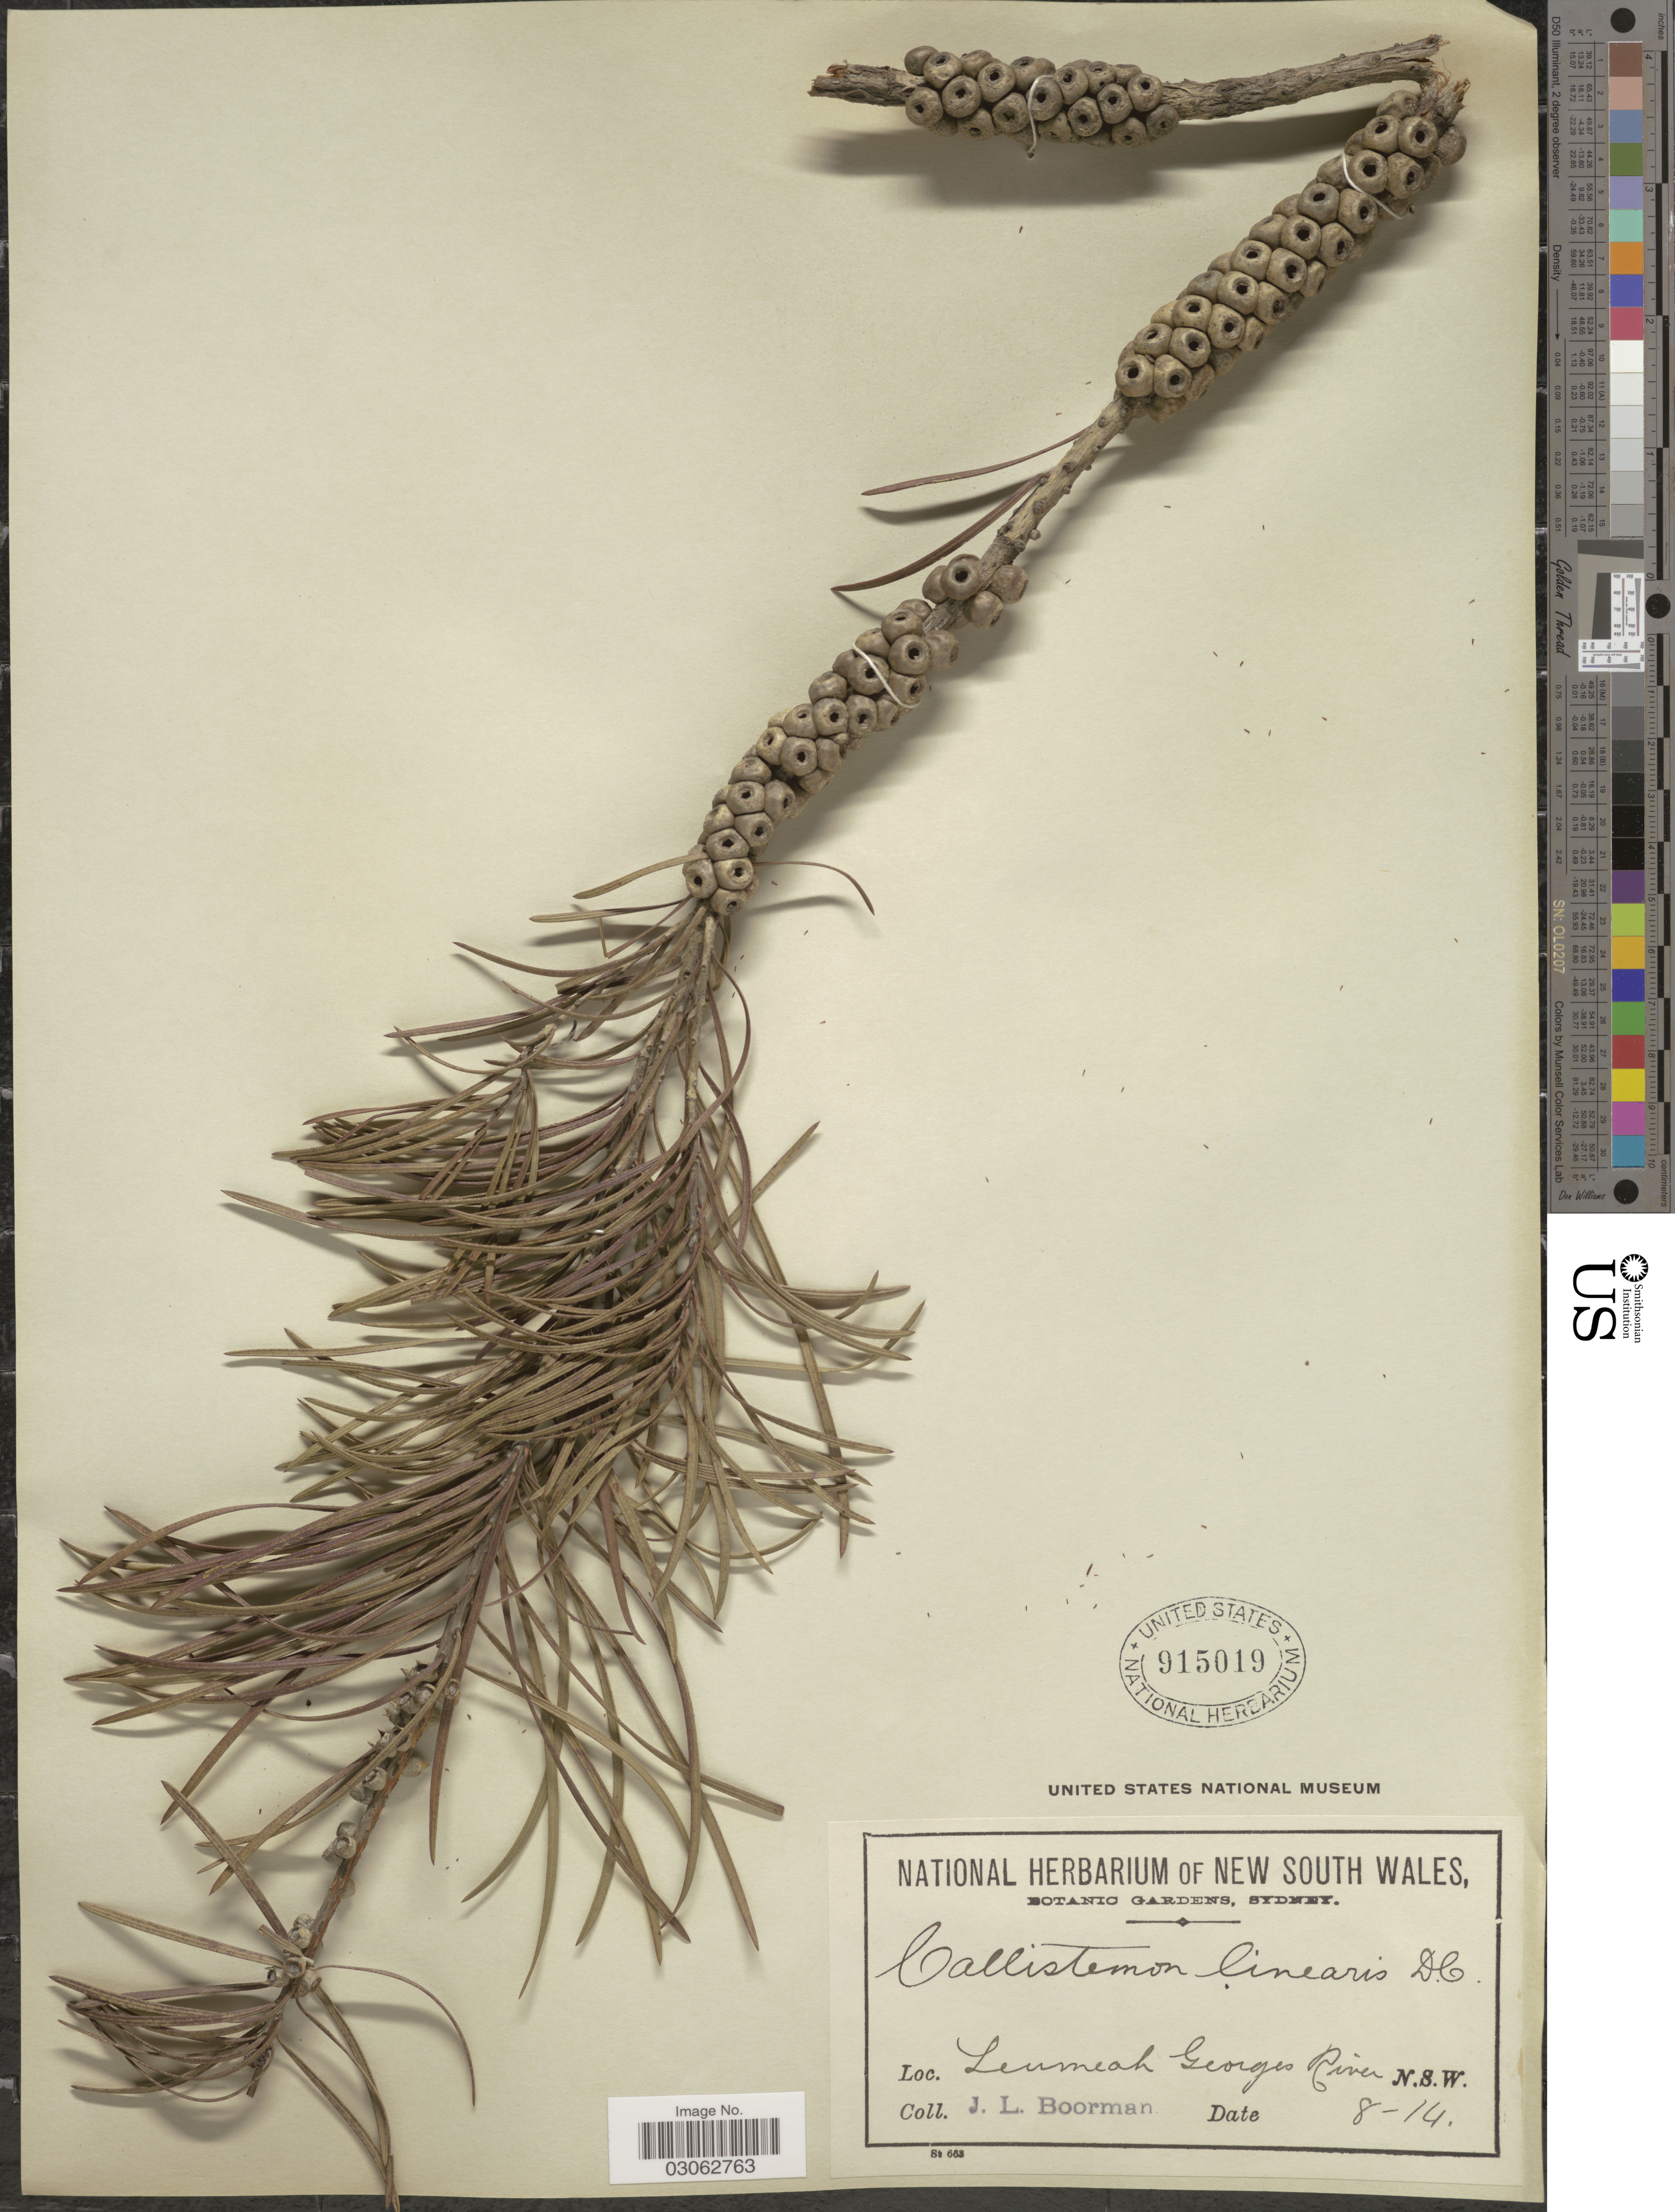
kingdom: Plantae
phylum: Tracheophyta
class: Magnoliopsida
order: Myrtales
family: Myrtaceae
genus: Callistemon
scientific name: Callistemon linearis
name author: (Schrad. & J.C. Wendl.) Colvill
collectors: J. Boorman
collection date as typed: Transcribed d/m/y: /8/14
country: Australia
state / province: New South Wales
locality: Leumeah Georges River. N.S.W.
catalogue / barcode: US 915019